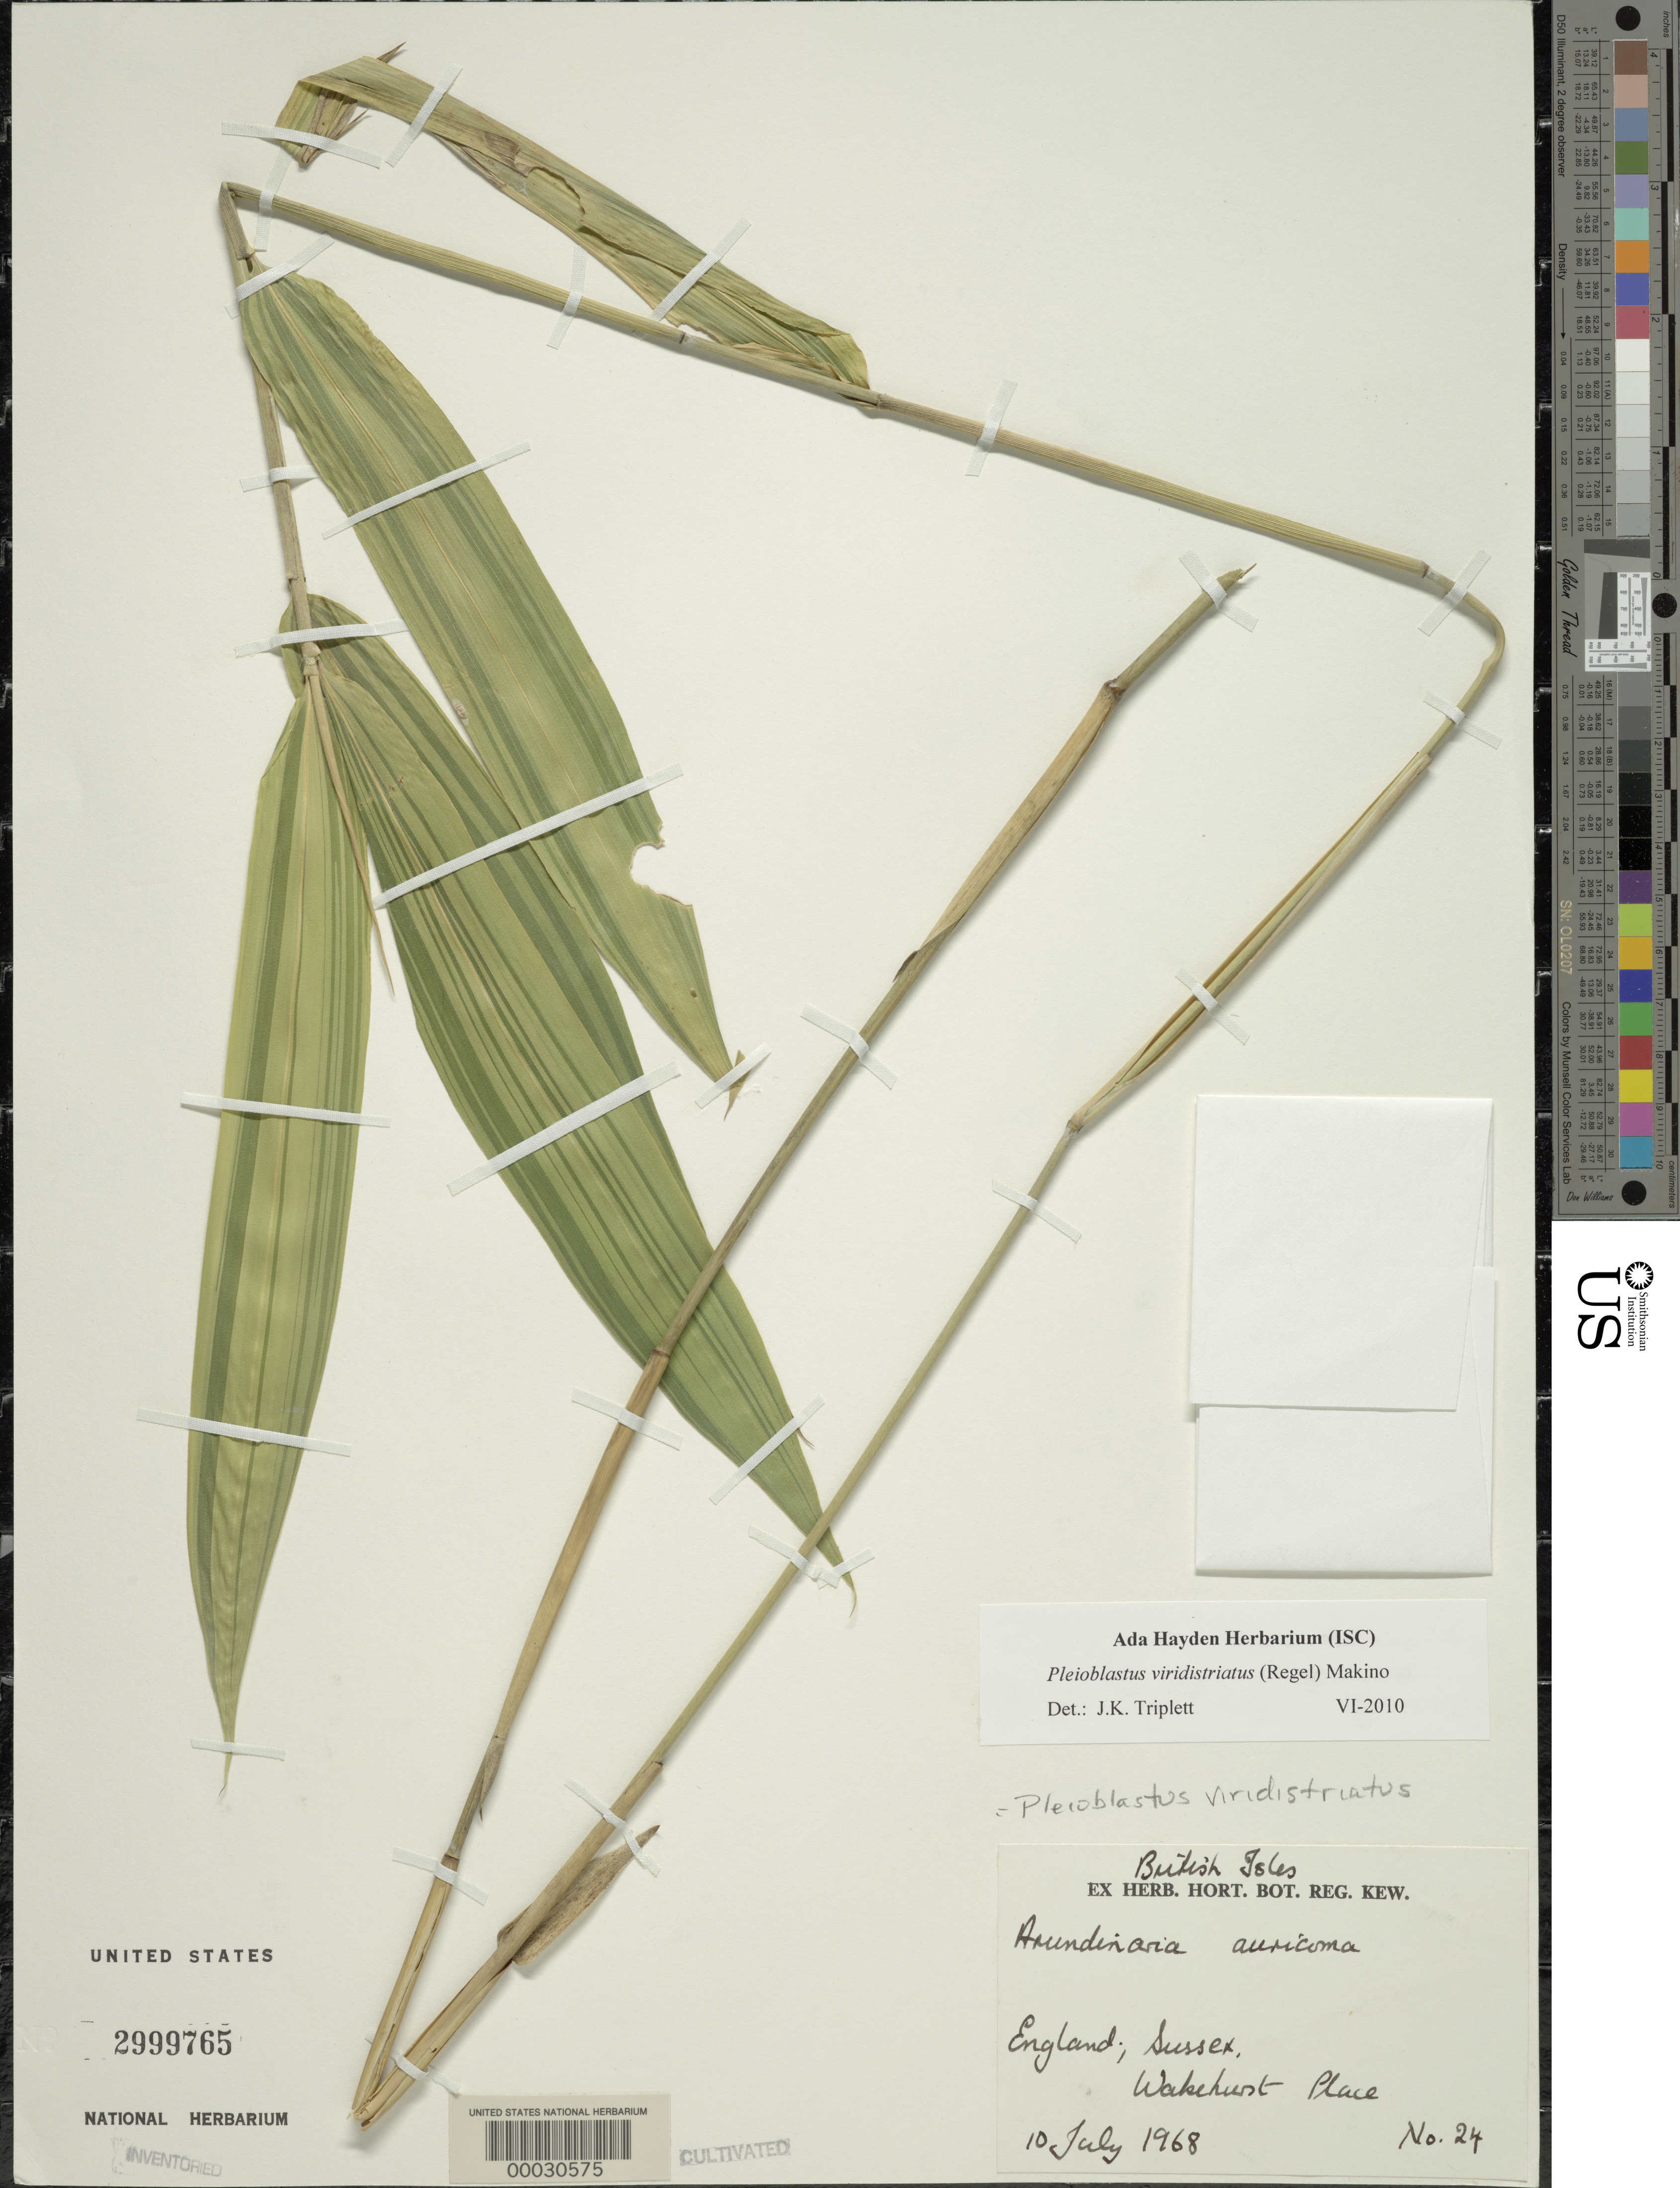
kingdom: Plantae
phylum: Tracheophyta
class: Liliopsida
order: Poales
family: Poaceae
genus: Pleioblastus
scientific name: Pleioblastus viridistriatus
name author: (Regel) Makino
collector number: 24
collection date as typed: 10 Jul 1968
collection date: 1968-07-10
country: United Kingdom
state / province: England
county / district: East Sussex / West Sussex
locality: Wakehurst place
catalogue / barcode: US 2999765